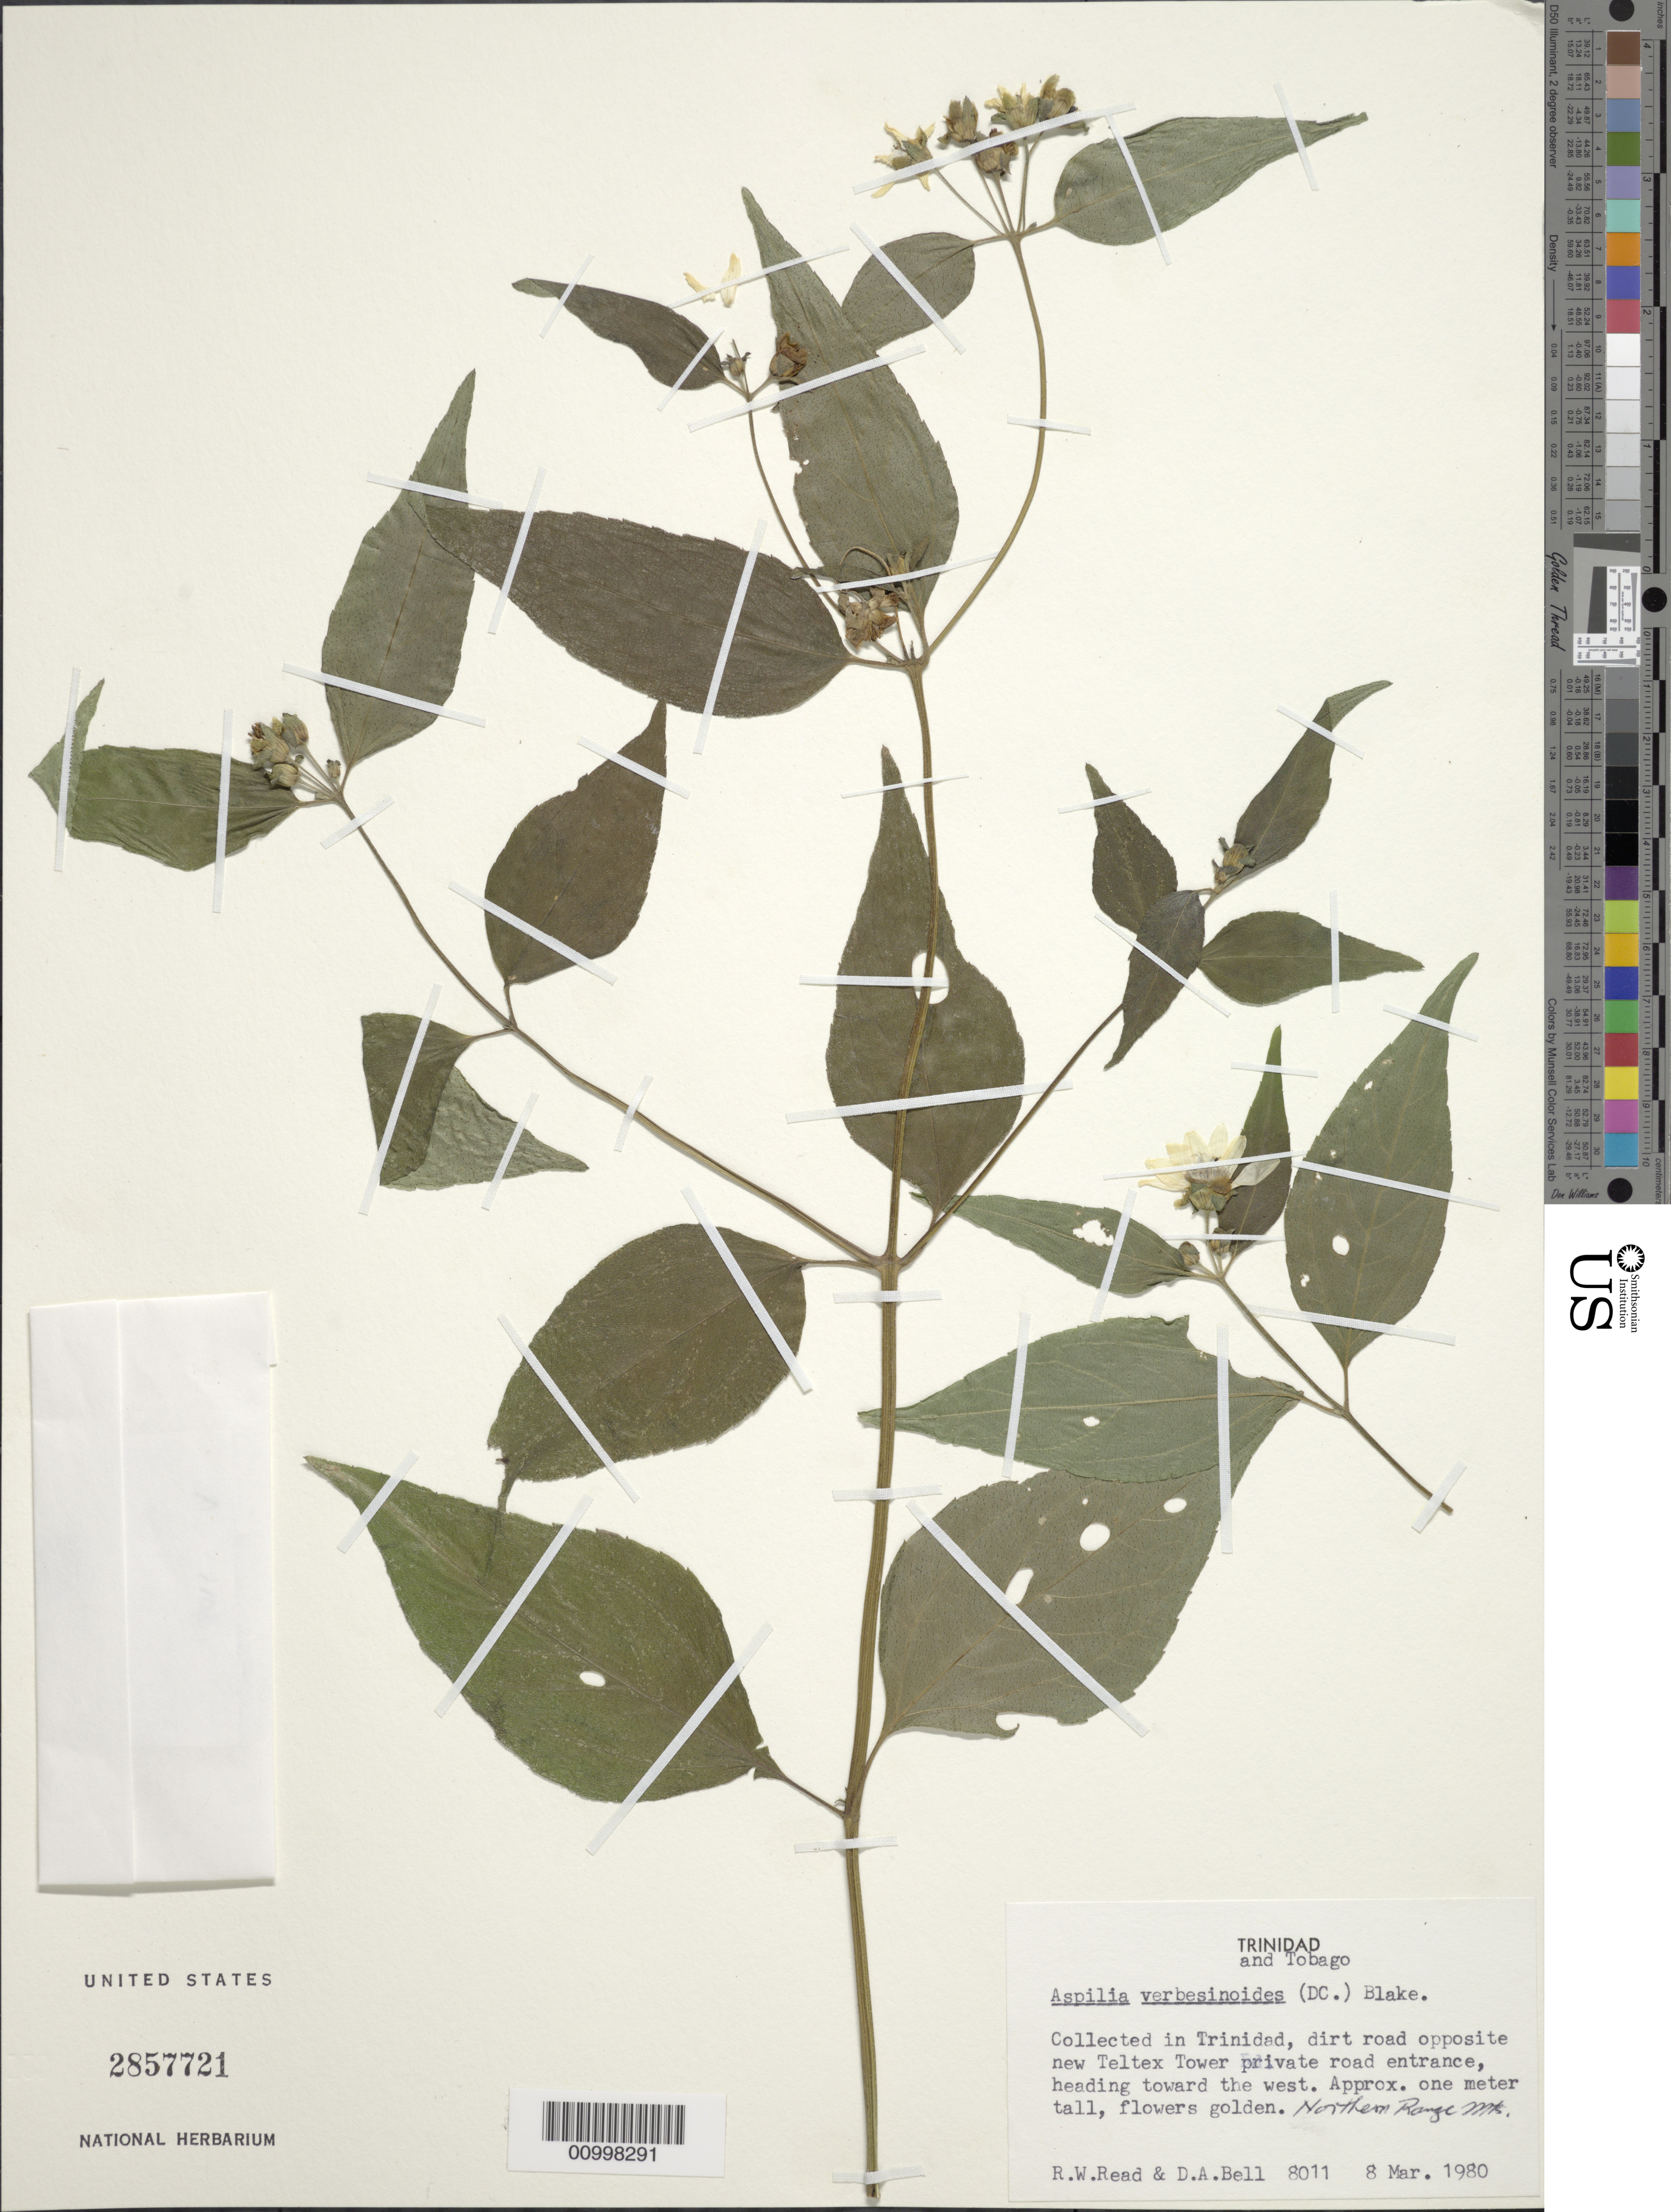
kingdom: Plantae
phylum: Tracheophyta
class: Magnoliopsida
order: Asterales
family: Asteraceae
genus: Elaphandra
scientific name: Elaphandra verbesinoides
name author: (DC.) H. Rob.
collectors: R. W. Read & D. A. Bell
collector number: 8011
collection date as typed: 08 Mar 1980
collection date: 1980-03-08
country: Trinidad and Tobago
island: Trinidad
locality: Dirt road opposite new Teltex Tower private road entrance, heading toward the west. Northern Range Mountains.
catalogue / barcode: US 2857721